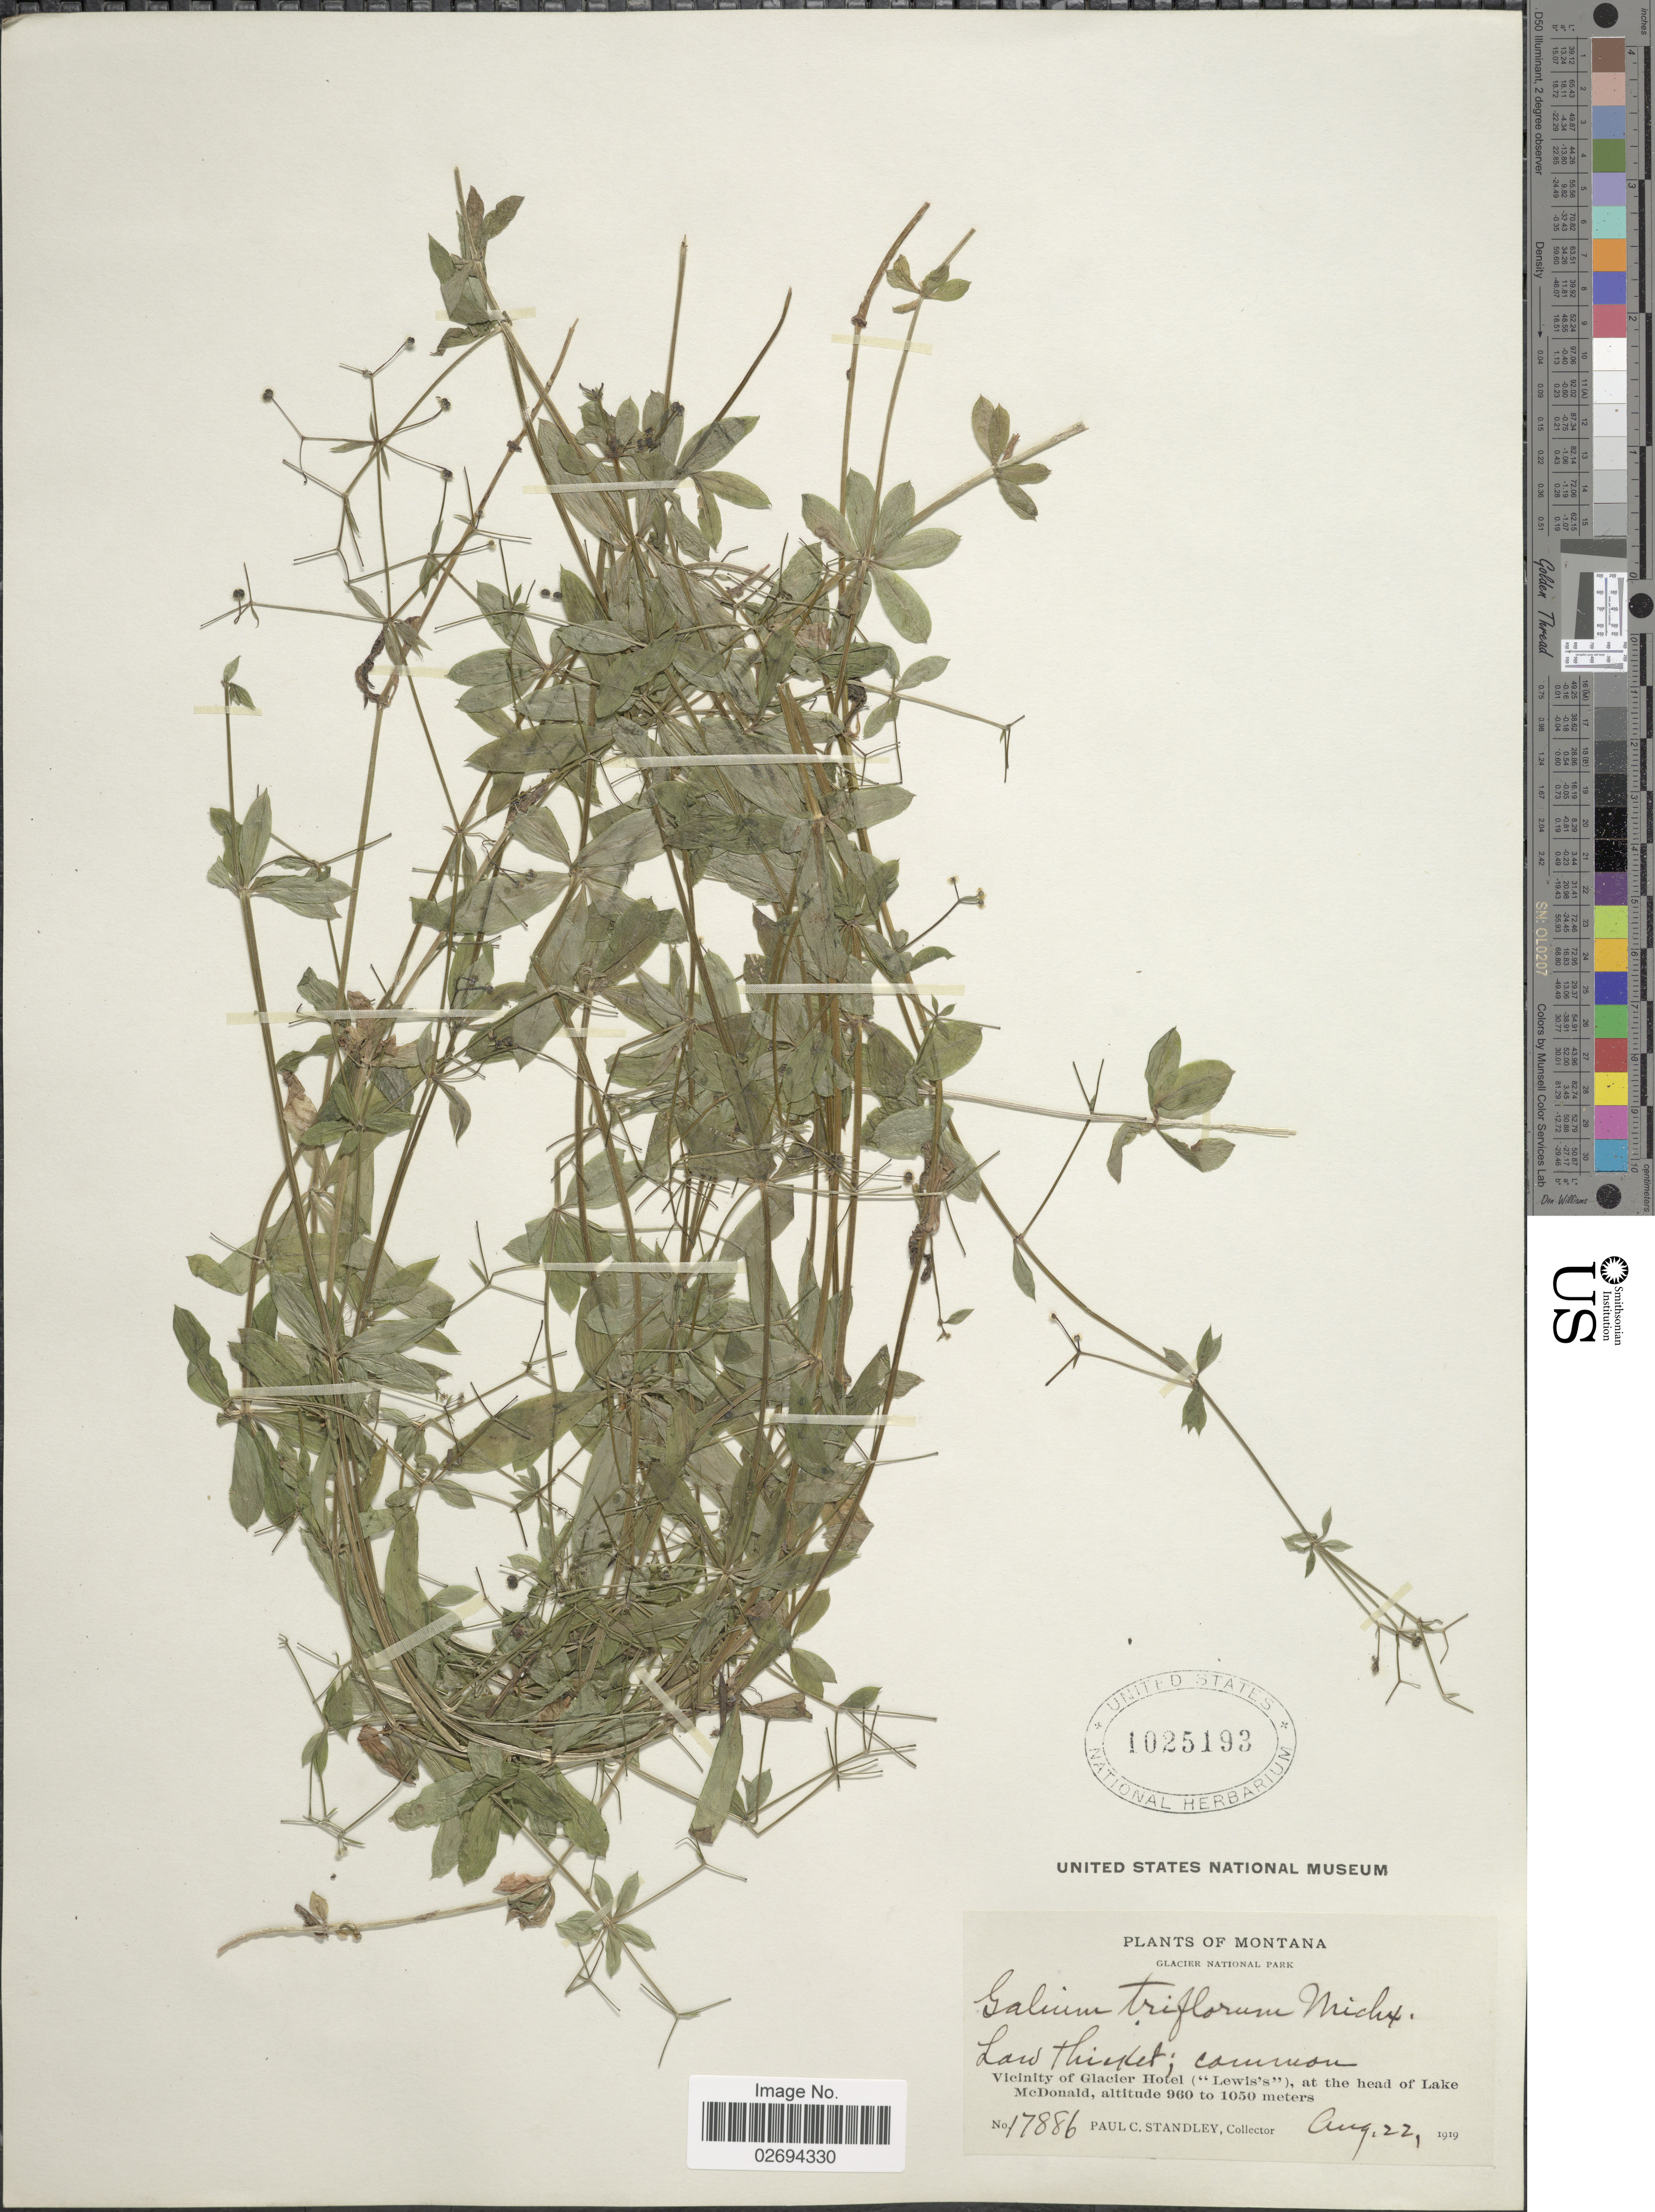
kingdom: Plantae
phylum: Tracheophyta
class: Magnoliopsida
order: Gentianales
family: Rubiaceae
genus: Galium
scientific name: Galium triflorum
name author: Michx.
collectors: P. C. Standley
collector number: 17886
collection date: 1919-08-22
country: United States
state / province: Montana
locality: Glacier National Park. Vicinity of Glacier Hotel ("Lewis's"), at the head of Lake McDonald.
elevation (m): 960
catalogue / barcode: US 1025193